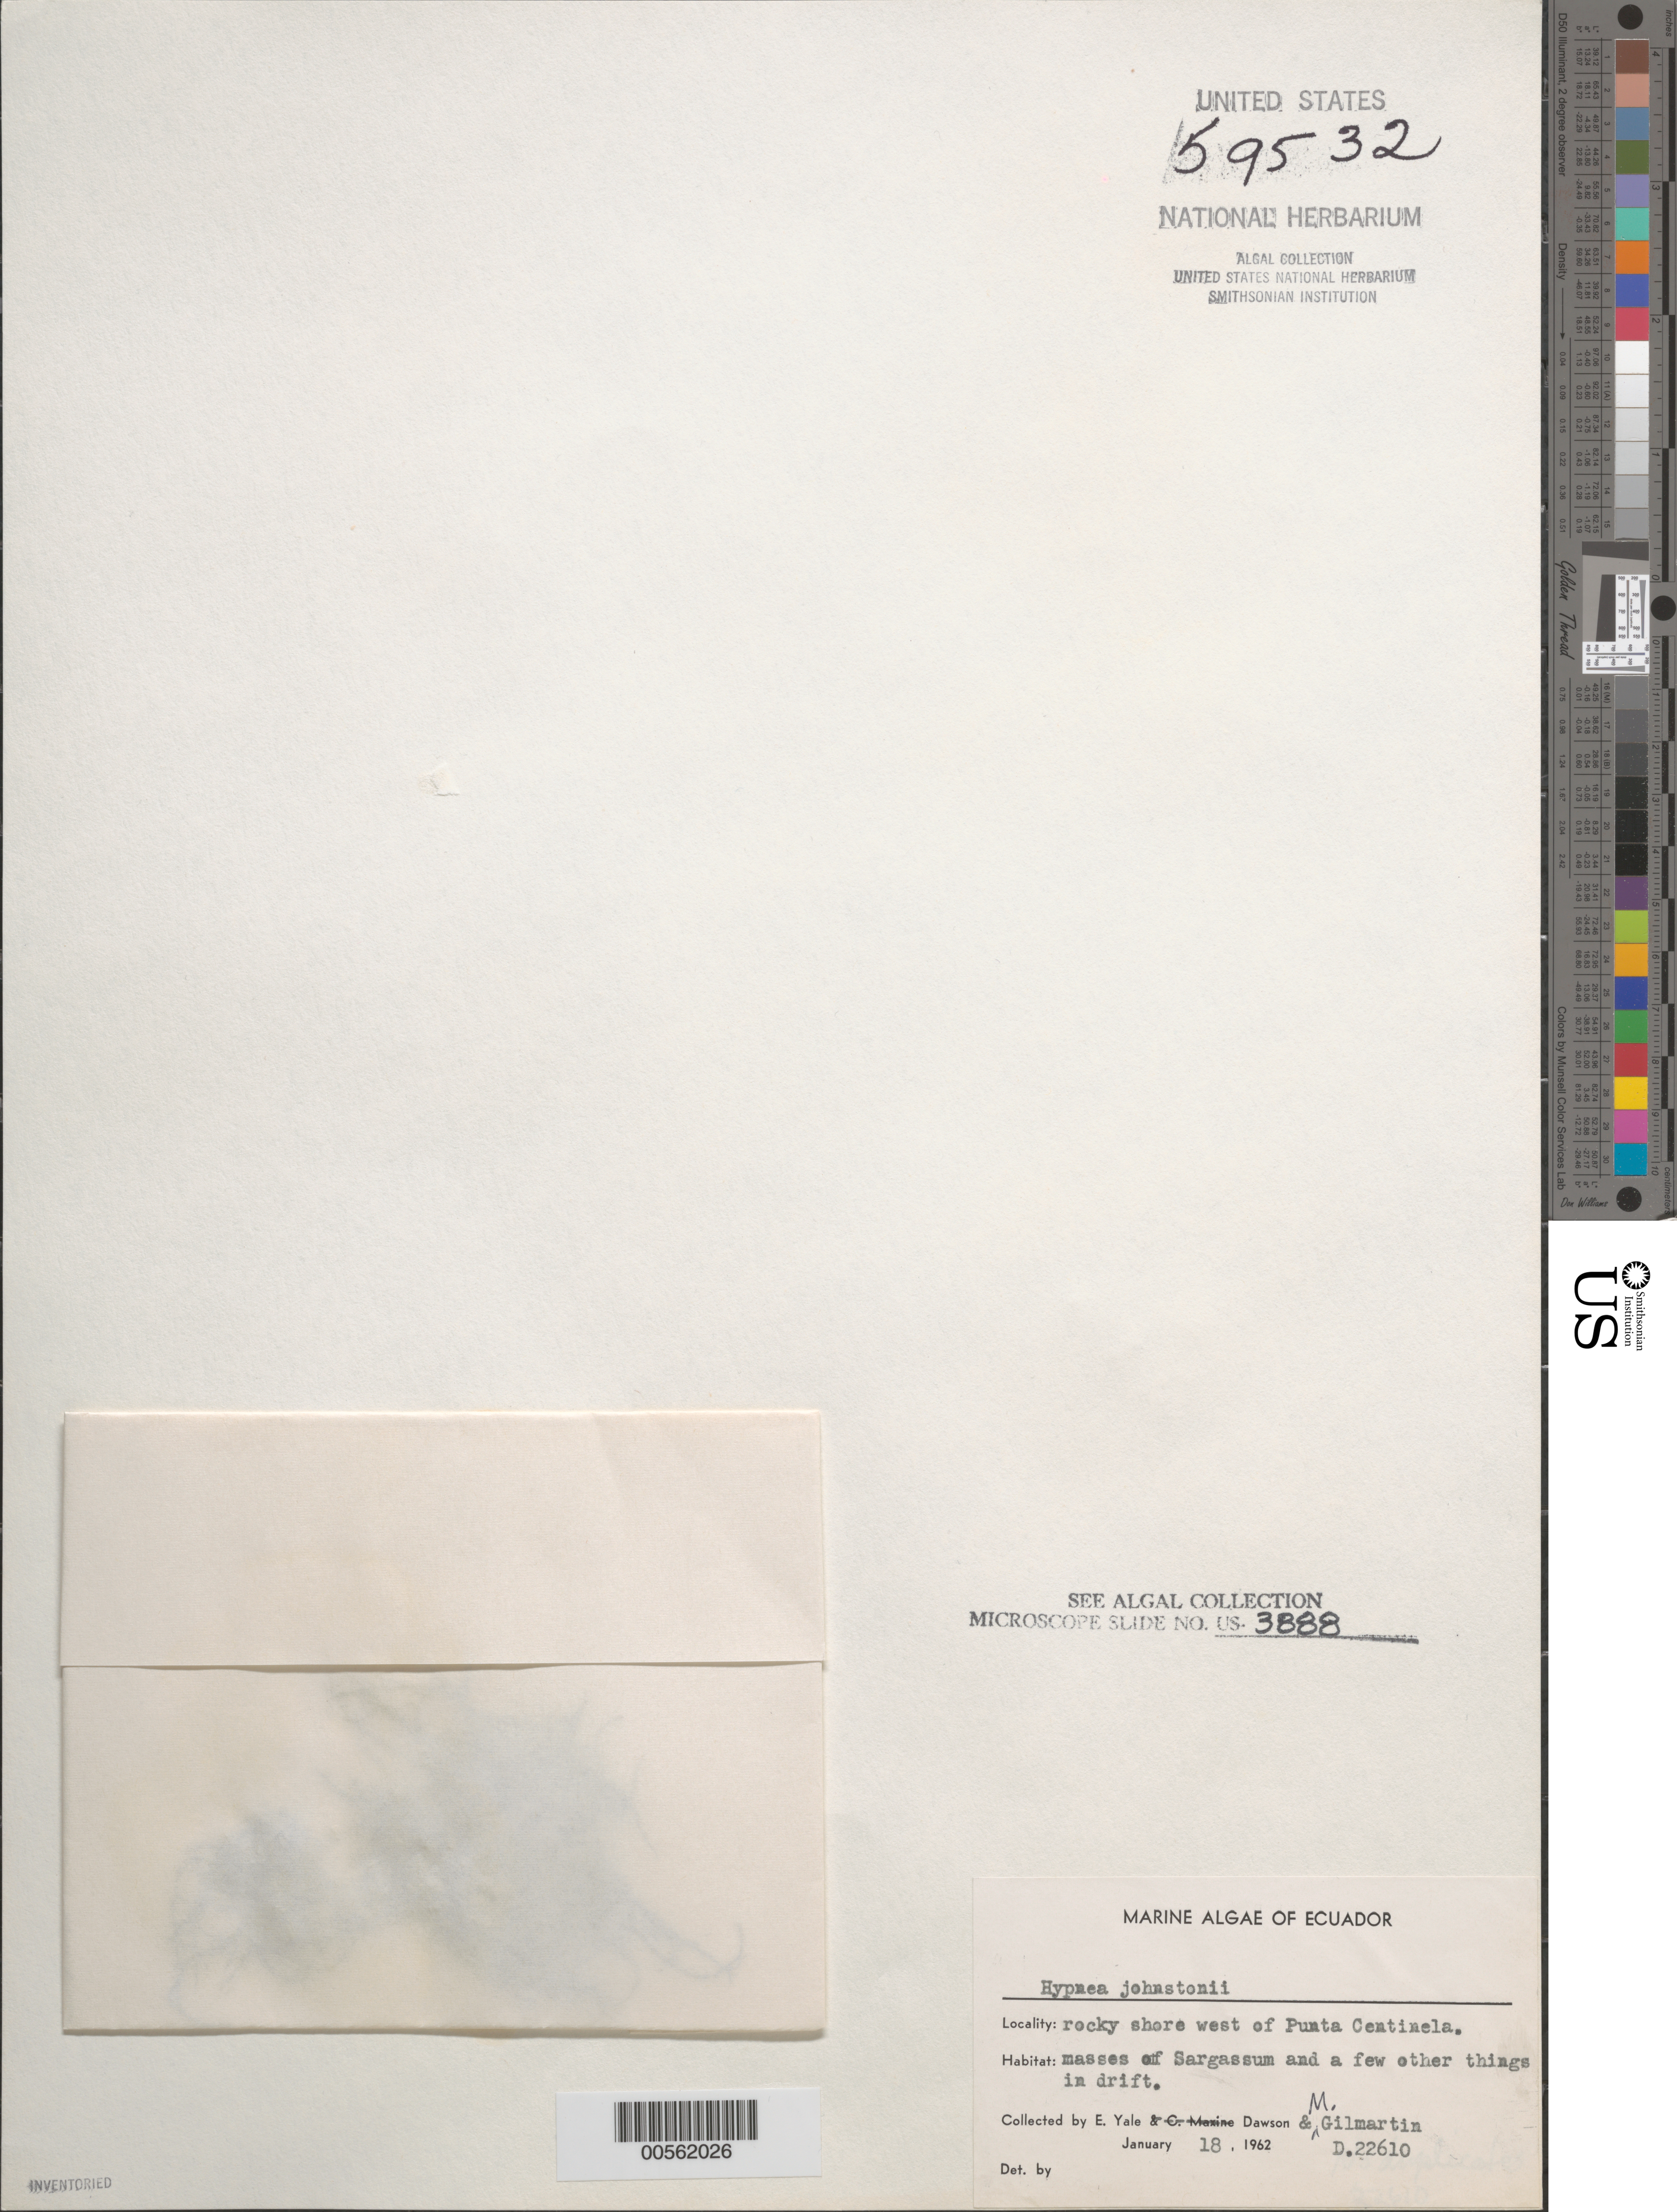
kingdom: Plantae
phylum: Rhodophyta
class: Florideophyceae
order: Gigartinales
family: Cystocloniaceae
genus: Hypnea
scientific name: Hypnea johnstonii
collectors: E. Y. Dawson & M. Gilmartin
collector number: EYD 22610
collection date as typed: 18 Jan 1962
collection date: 1962-01-18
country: Ecuador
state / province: Guayas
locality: West of Punta Centinela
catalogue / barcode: US 59532